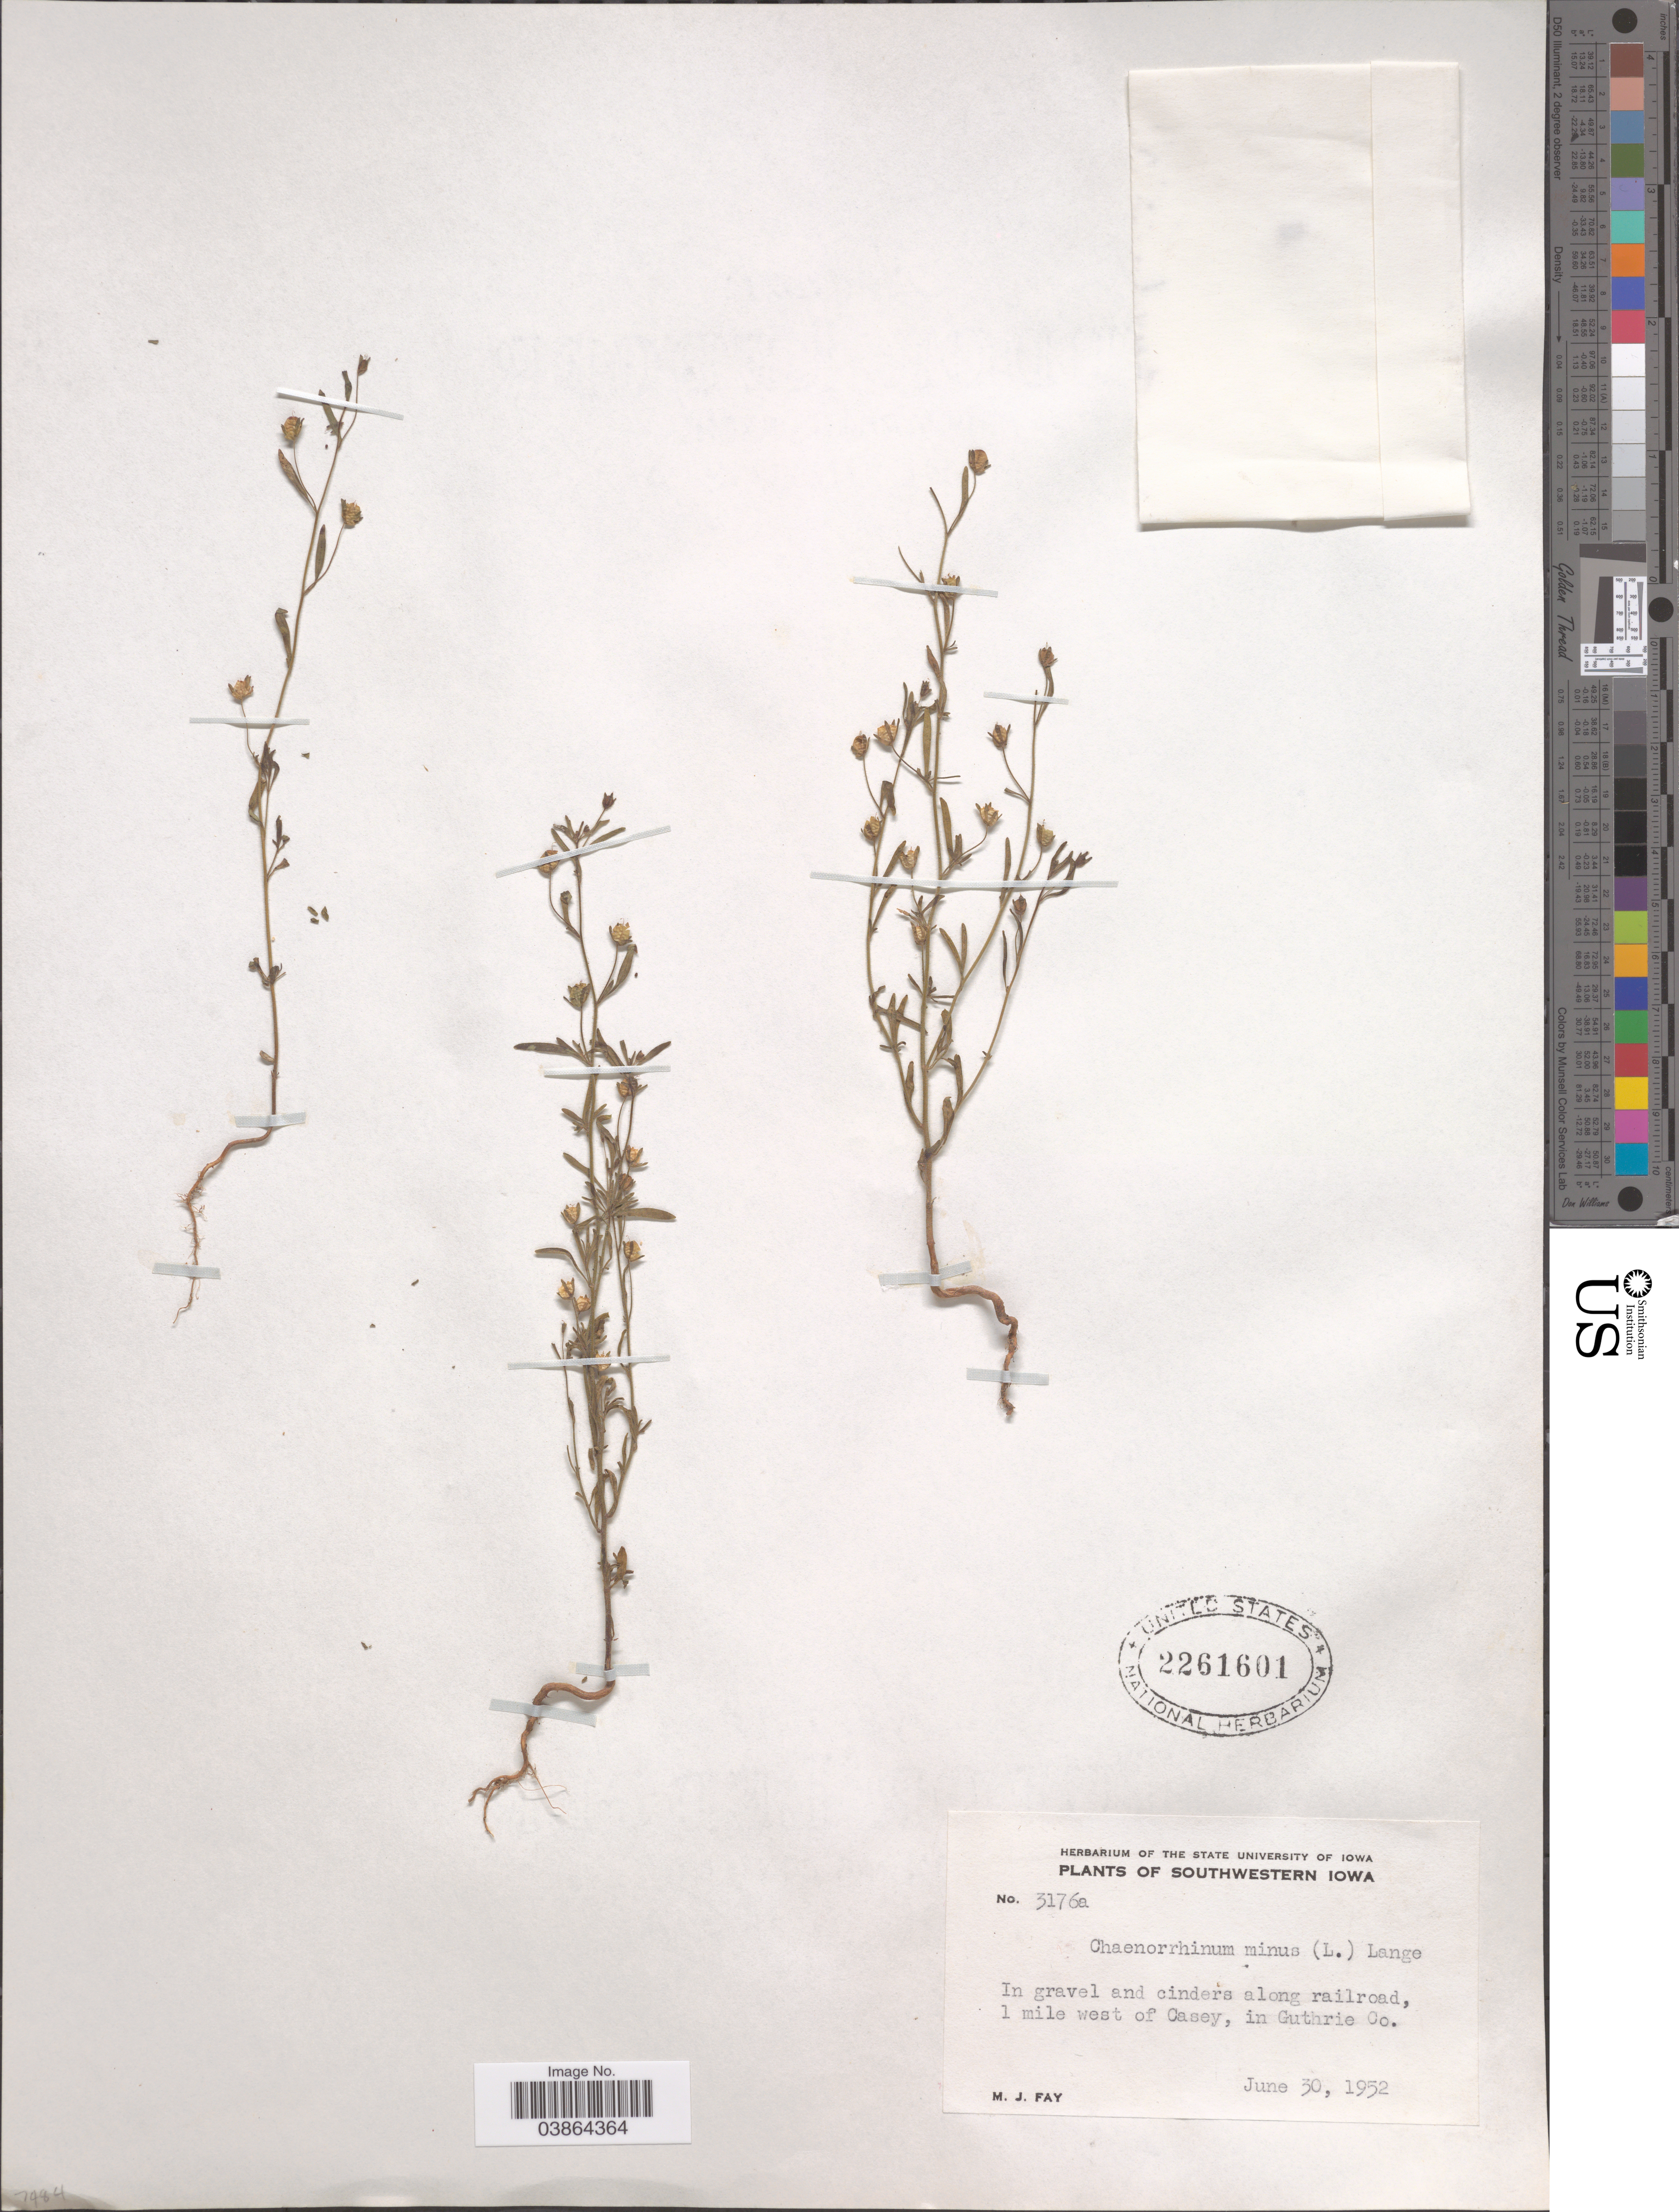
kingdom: Plantae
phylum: Tracheophyta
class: Magnoliopsida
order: Lamiales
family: Plantaginaceae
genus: Chaenorrhinum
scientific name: Chaenorrhinum minor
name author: (L.) Lange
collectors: M. Fay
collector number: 3176a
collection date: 1952-06-30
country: United States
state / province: Iowa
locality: Southwestern Iowa. 1 mile west of Casey, in Guthrie Co.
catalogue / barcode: US 2261601